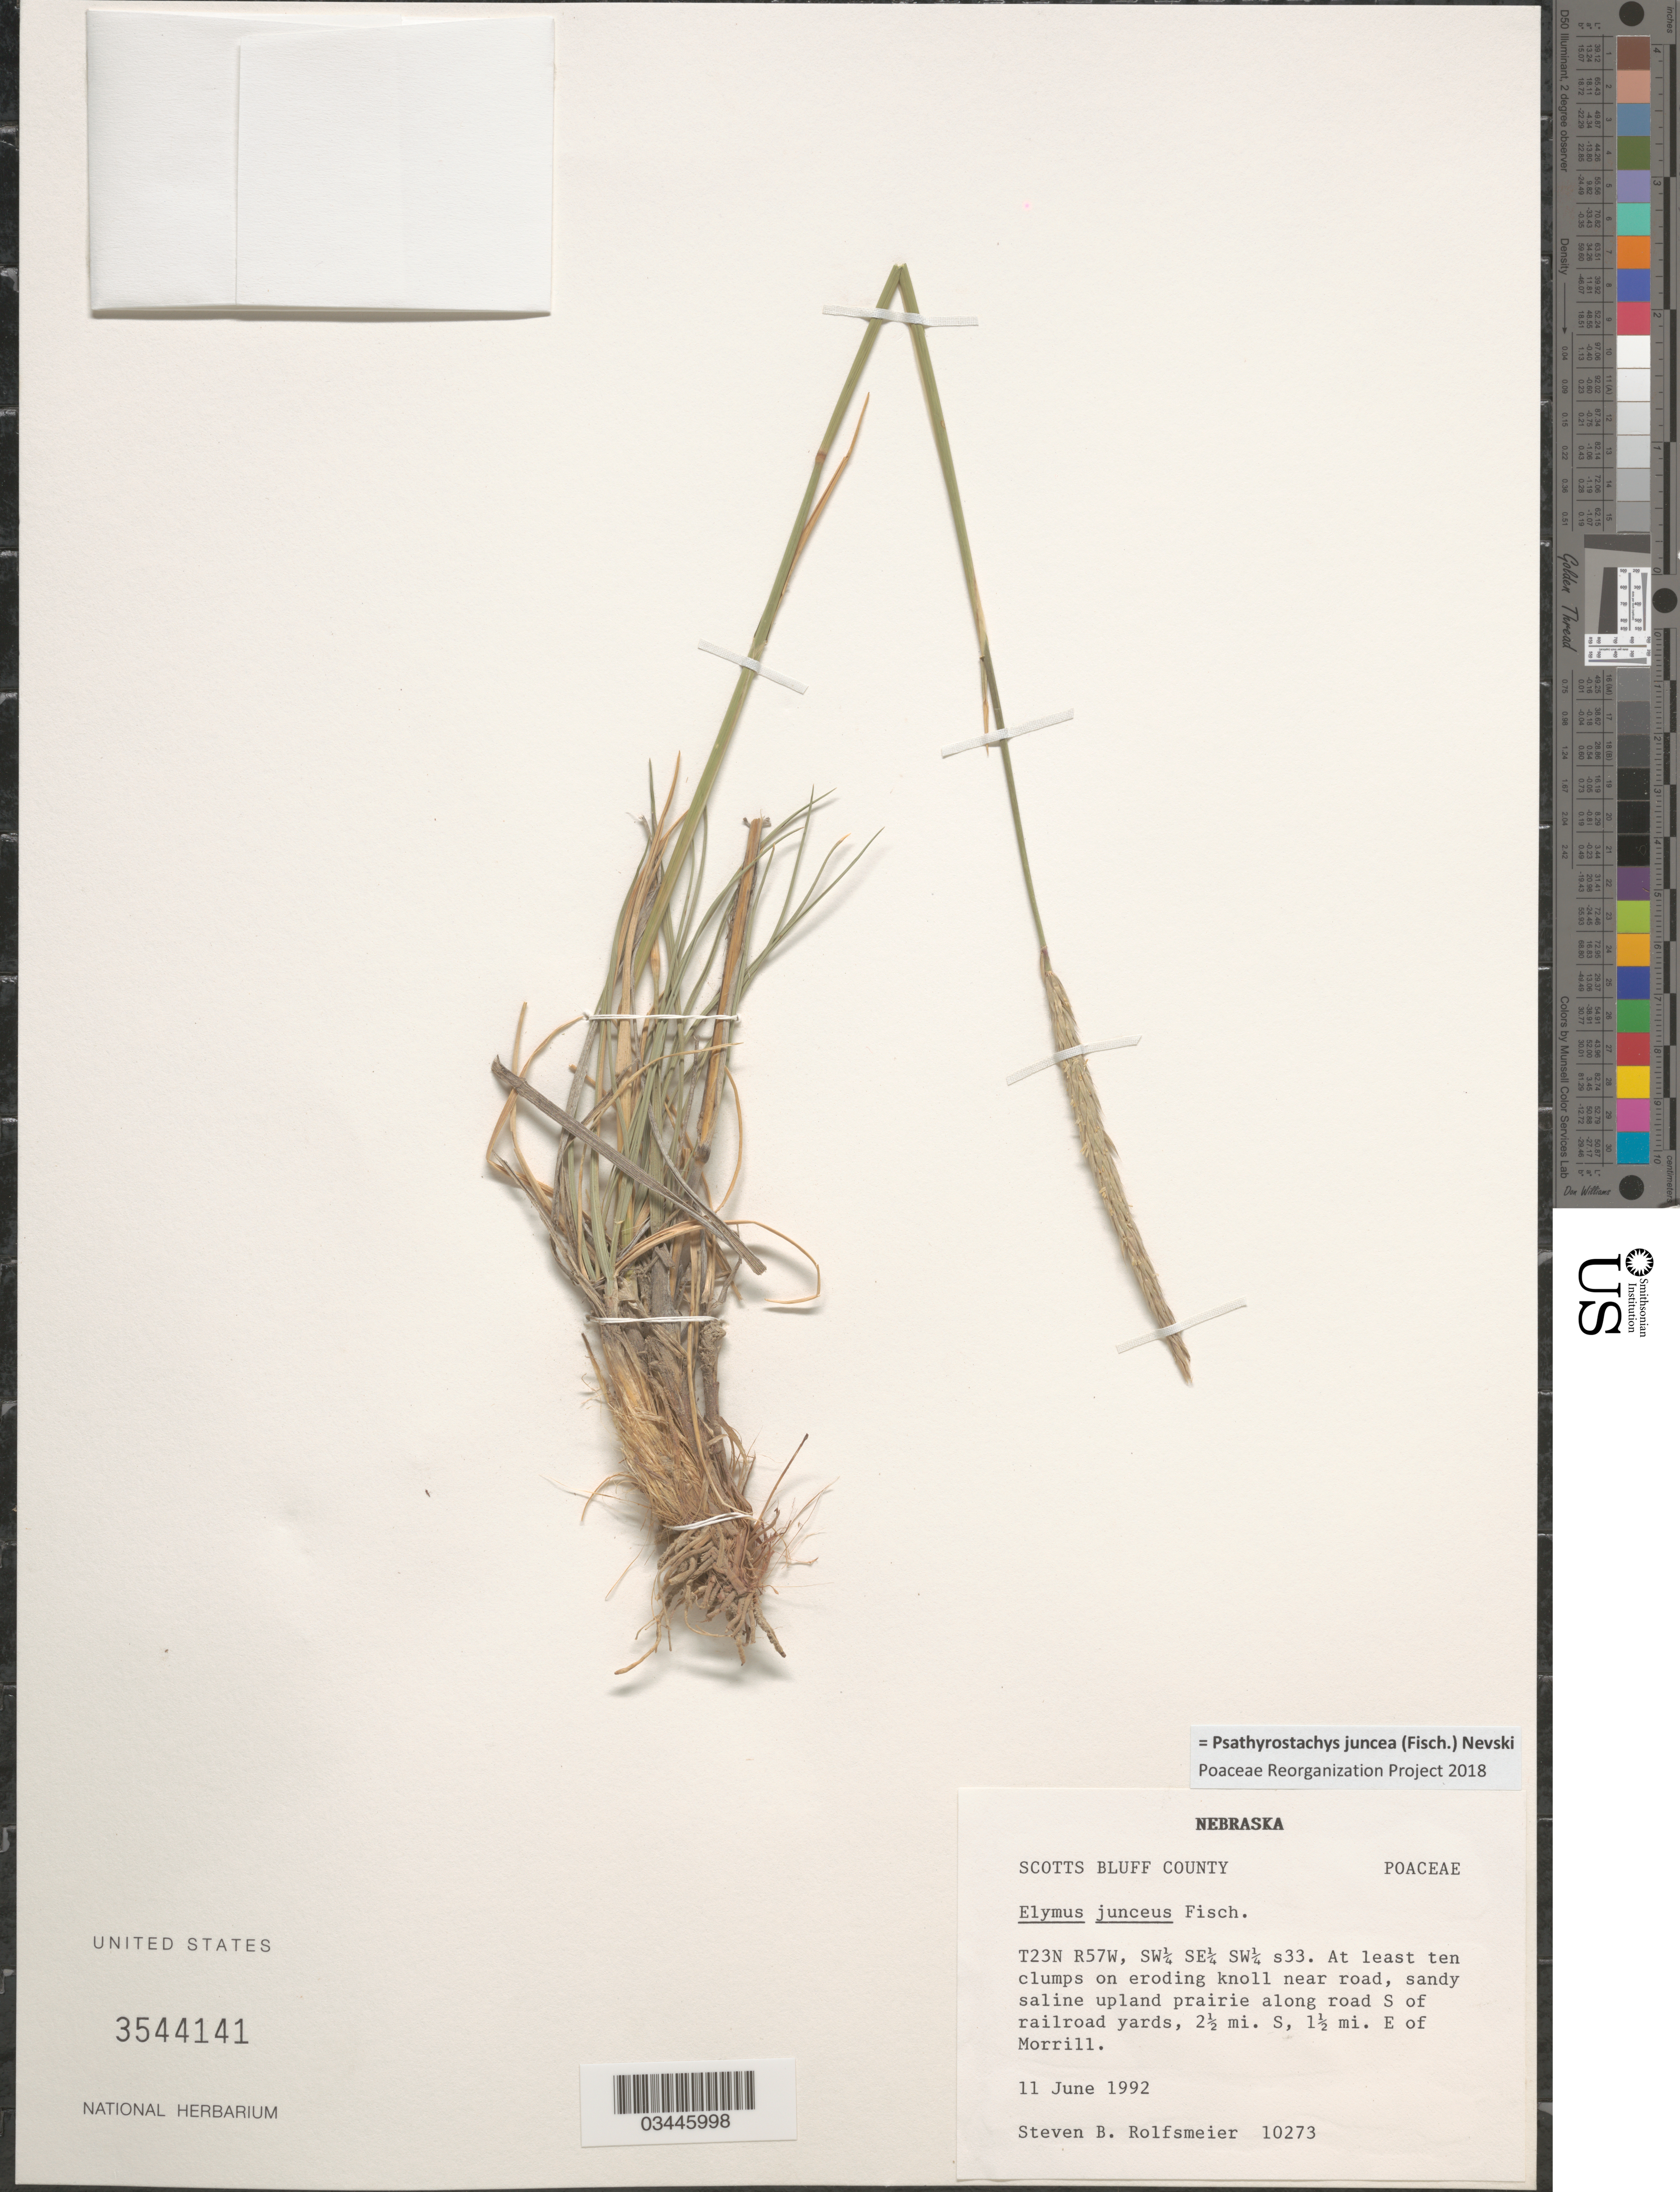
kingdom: Plantae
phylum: Tracheophyta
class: Liliopsida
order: Poales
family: Poaceae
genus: Psathyrostachys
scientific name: Psathyrostachys juncea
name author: (Fisch.) Nevki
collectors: S. Rolfsmeier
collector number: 10273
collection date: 1992-06-11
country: United States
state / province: Nebraska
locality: Scotts Bluff County. T23N R57W, SW¼ SE¼ SW¼ s33. Sandy saline upland prairie along road S of railroad yards, 2½ mi. S, 1½ mi. E of Morrill.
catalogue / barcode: US 3544141